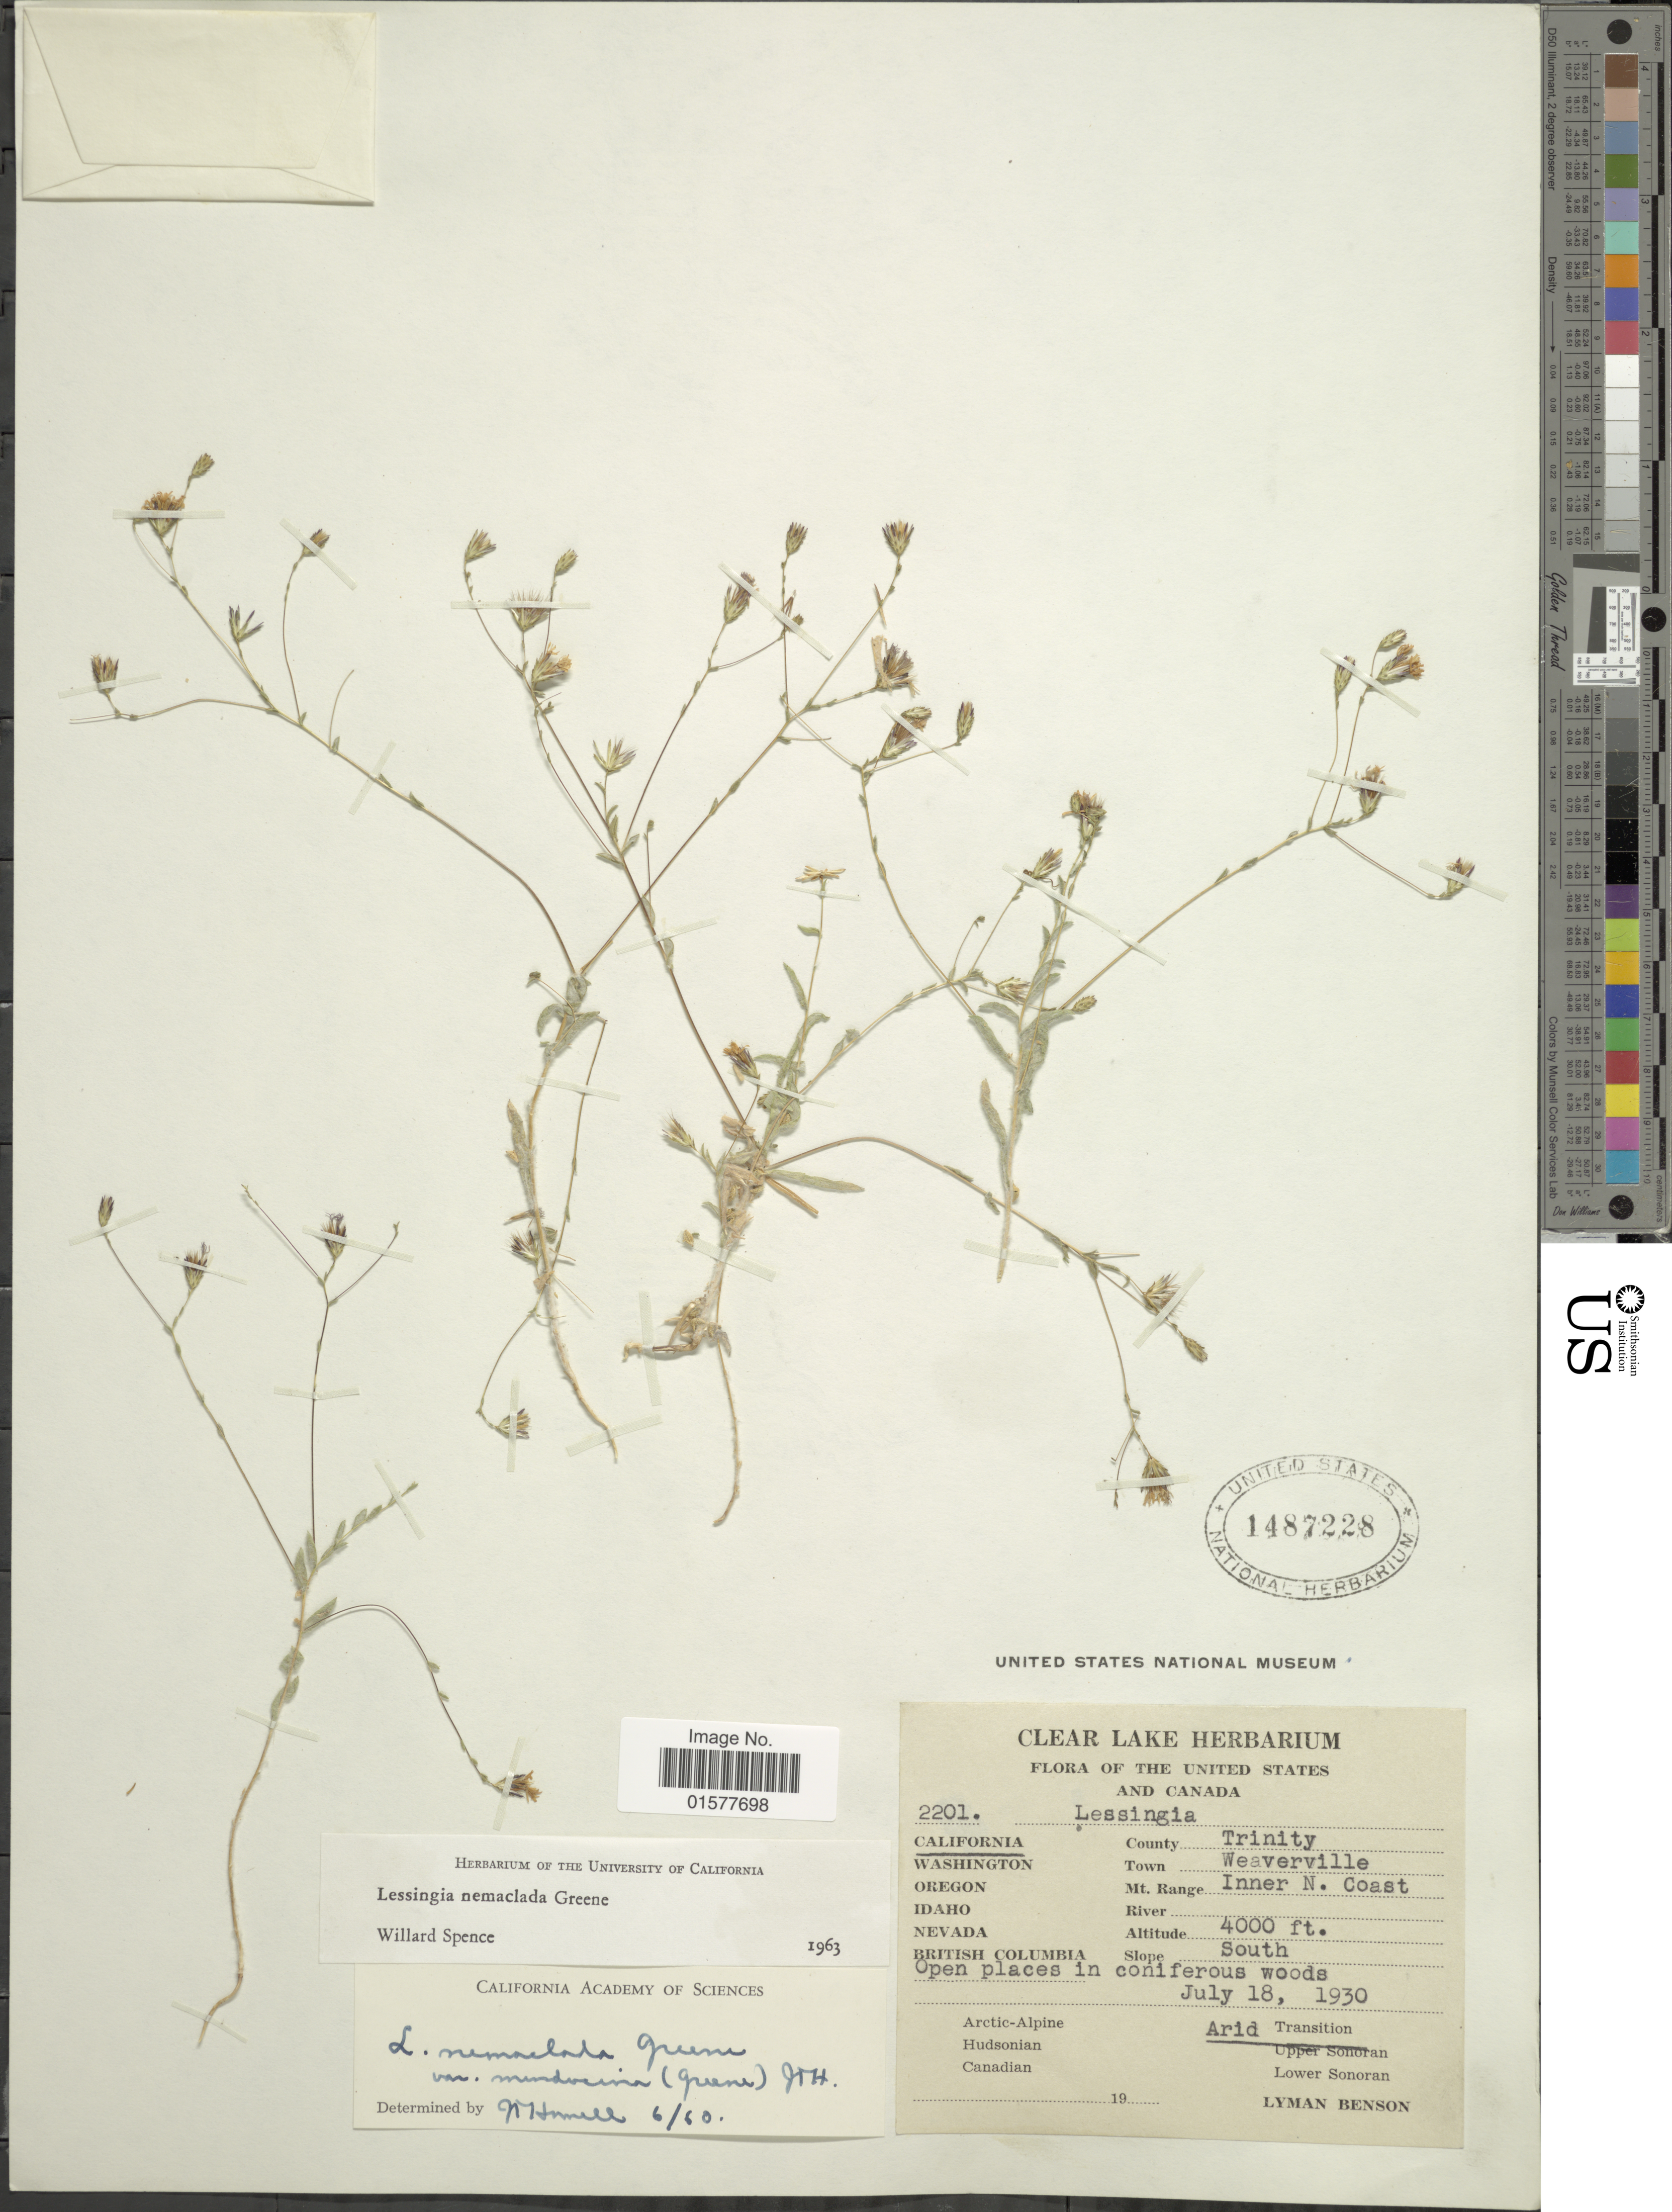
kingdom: Plantae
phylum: Tracheophyta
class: Magnoliopsida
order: Asterales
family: Asteraceae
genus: Lessingia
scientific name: Lessingia nemaclada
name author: Greene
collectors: L. D. Benson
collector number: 2201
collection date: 1930-07-18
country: United States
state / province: California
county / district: Trinity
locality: Clear Lake, The United States and Canada, County Trinity, Weaverville, Mt. Range Inner N. Coast. Slope South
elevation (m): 1219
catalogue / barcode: US 1487228